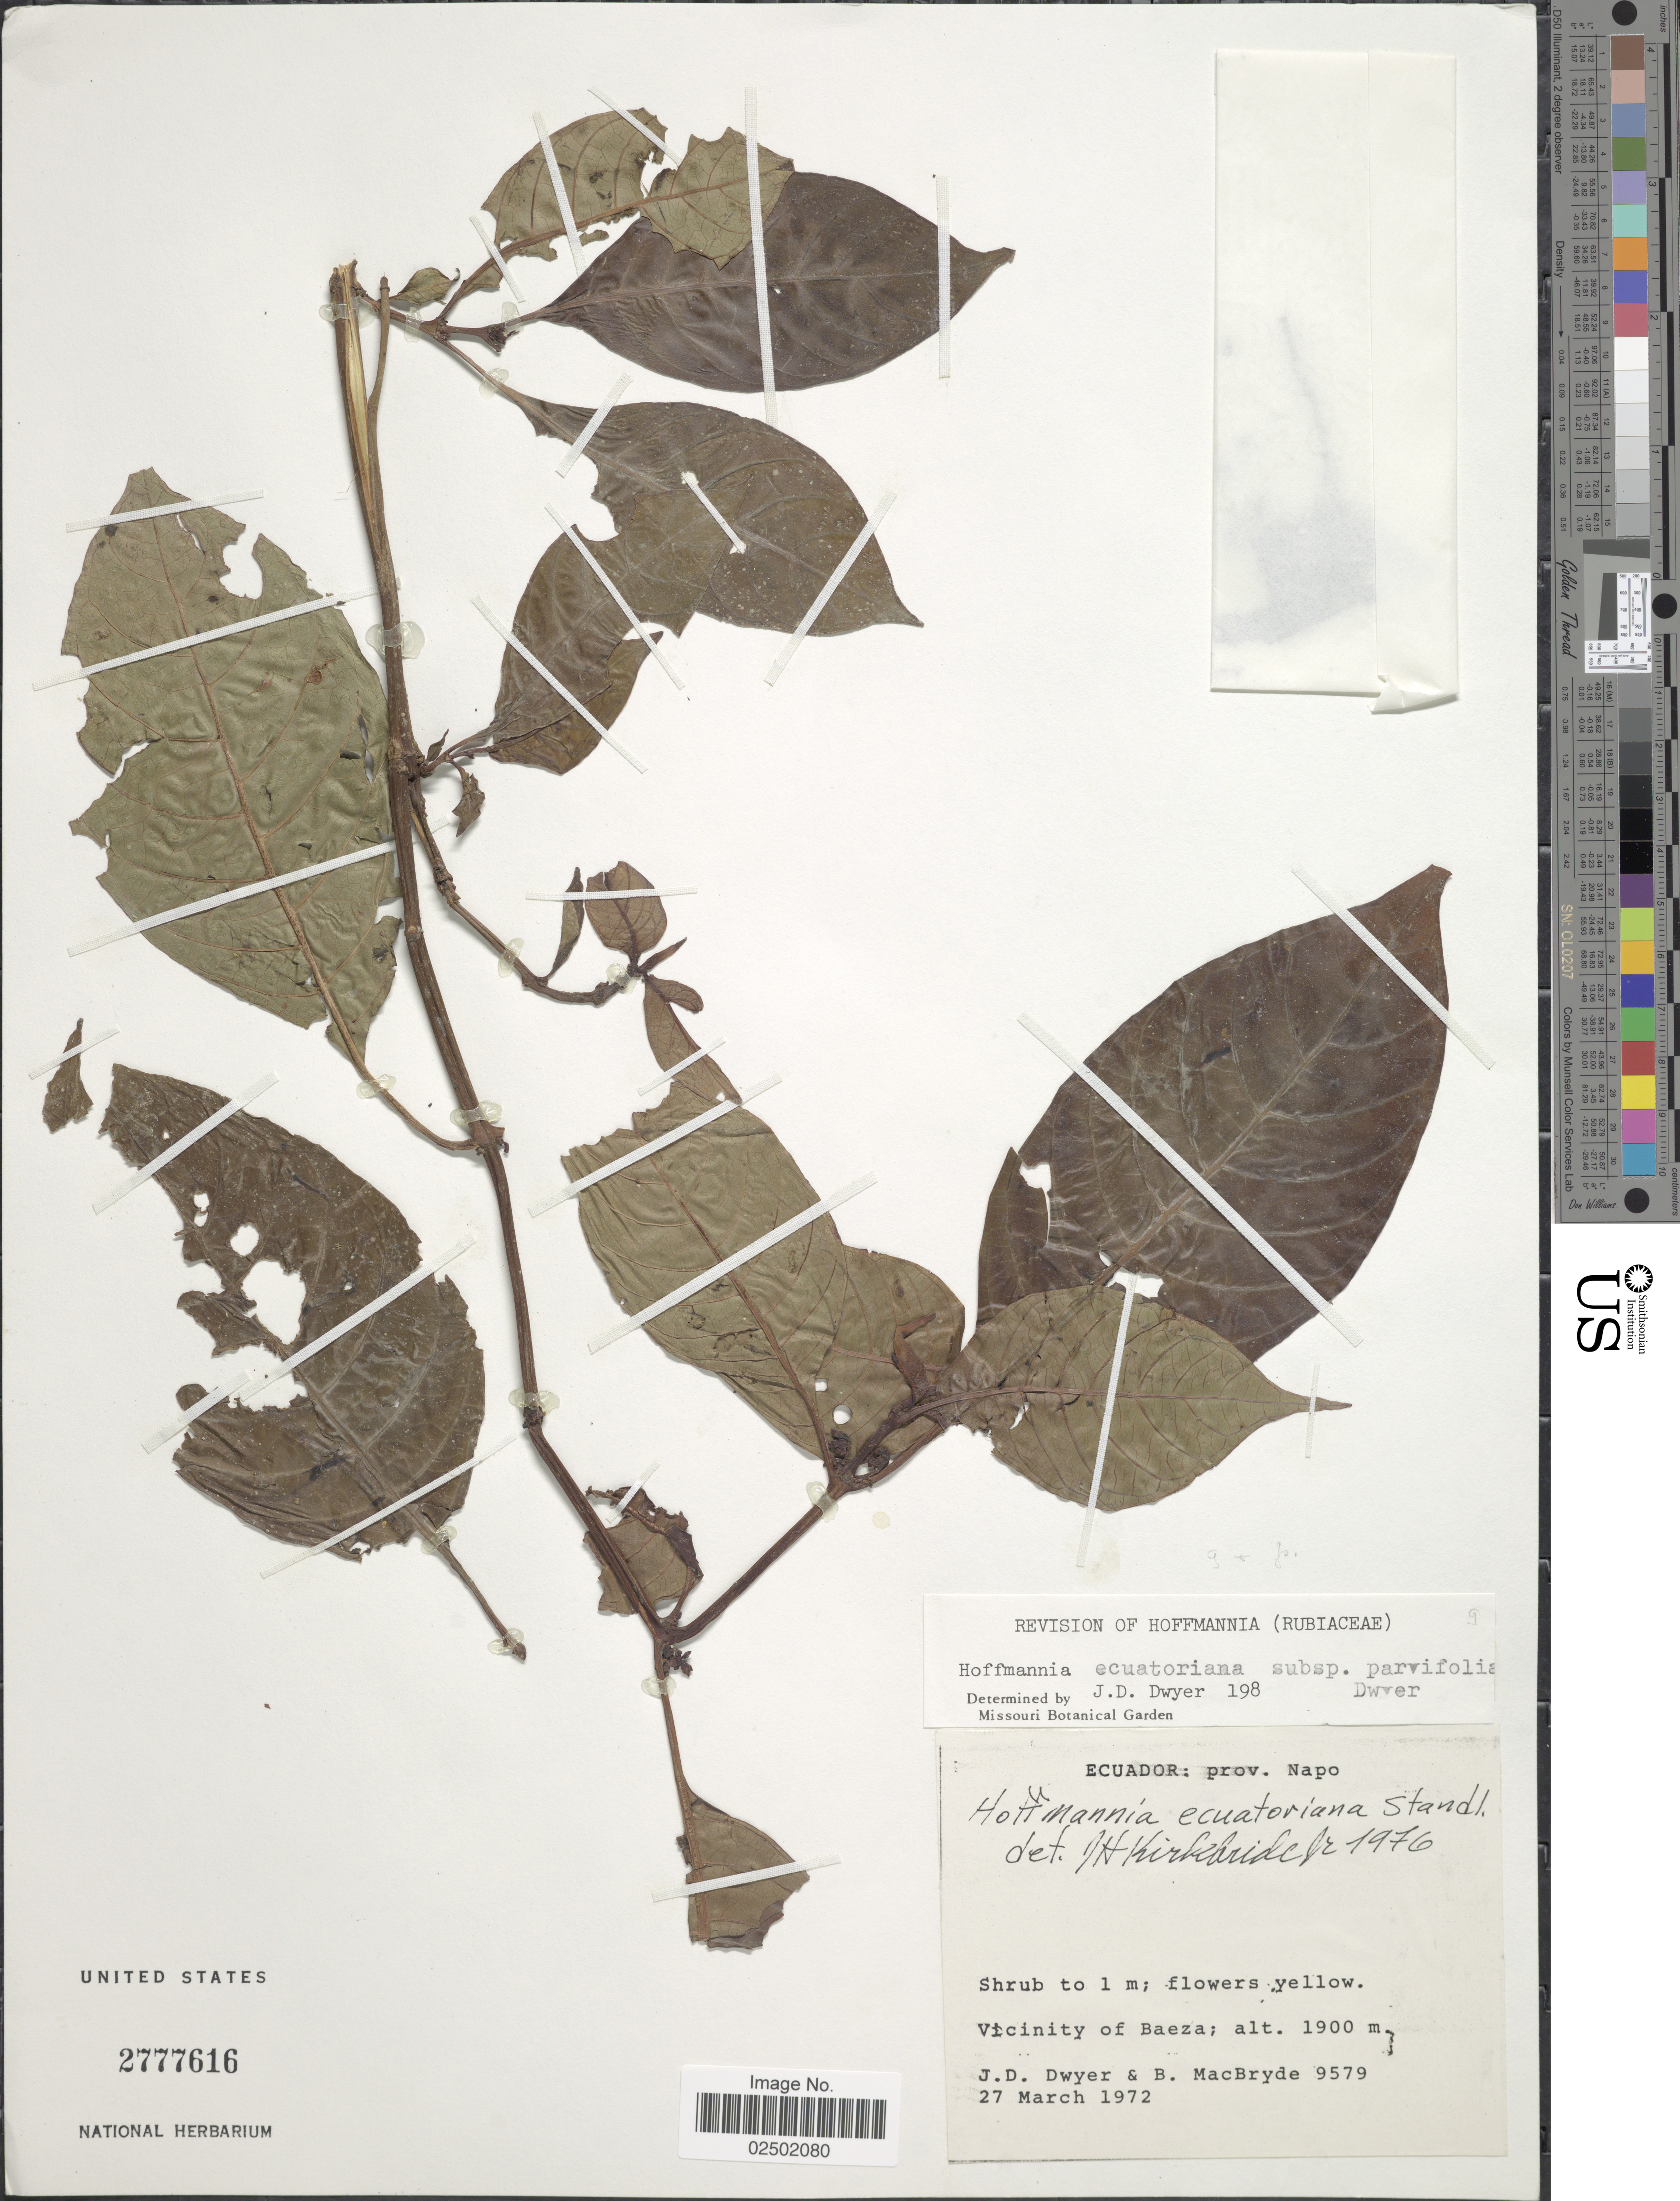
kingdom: Plantae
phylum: Tracheophyta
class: Magnoliopsida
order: Gentianales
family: Rubiaceae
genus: Hoffmannia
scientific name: Hoffmannia ecuatoriana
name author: Standl.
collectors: J. D. Dwyer & B. MacBryde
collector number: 9579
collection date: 1972-03-27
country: Ecuador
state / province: Napo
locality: Prov. Napo. Vicinity of Baeza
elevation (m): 1900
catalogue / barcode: US 2777616